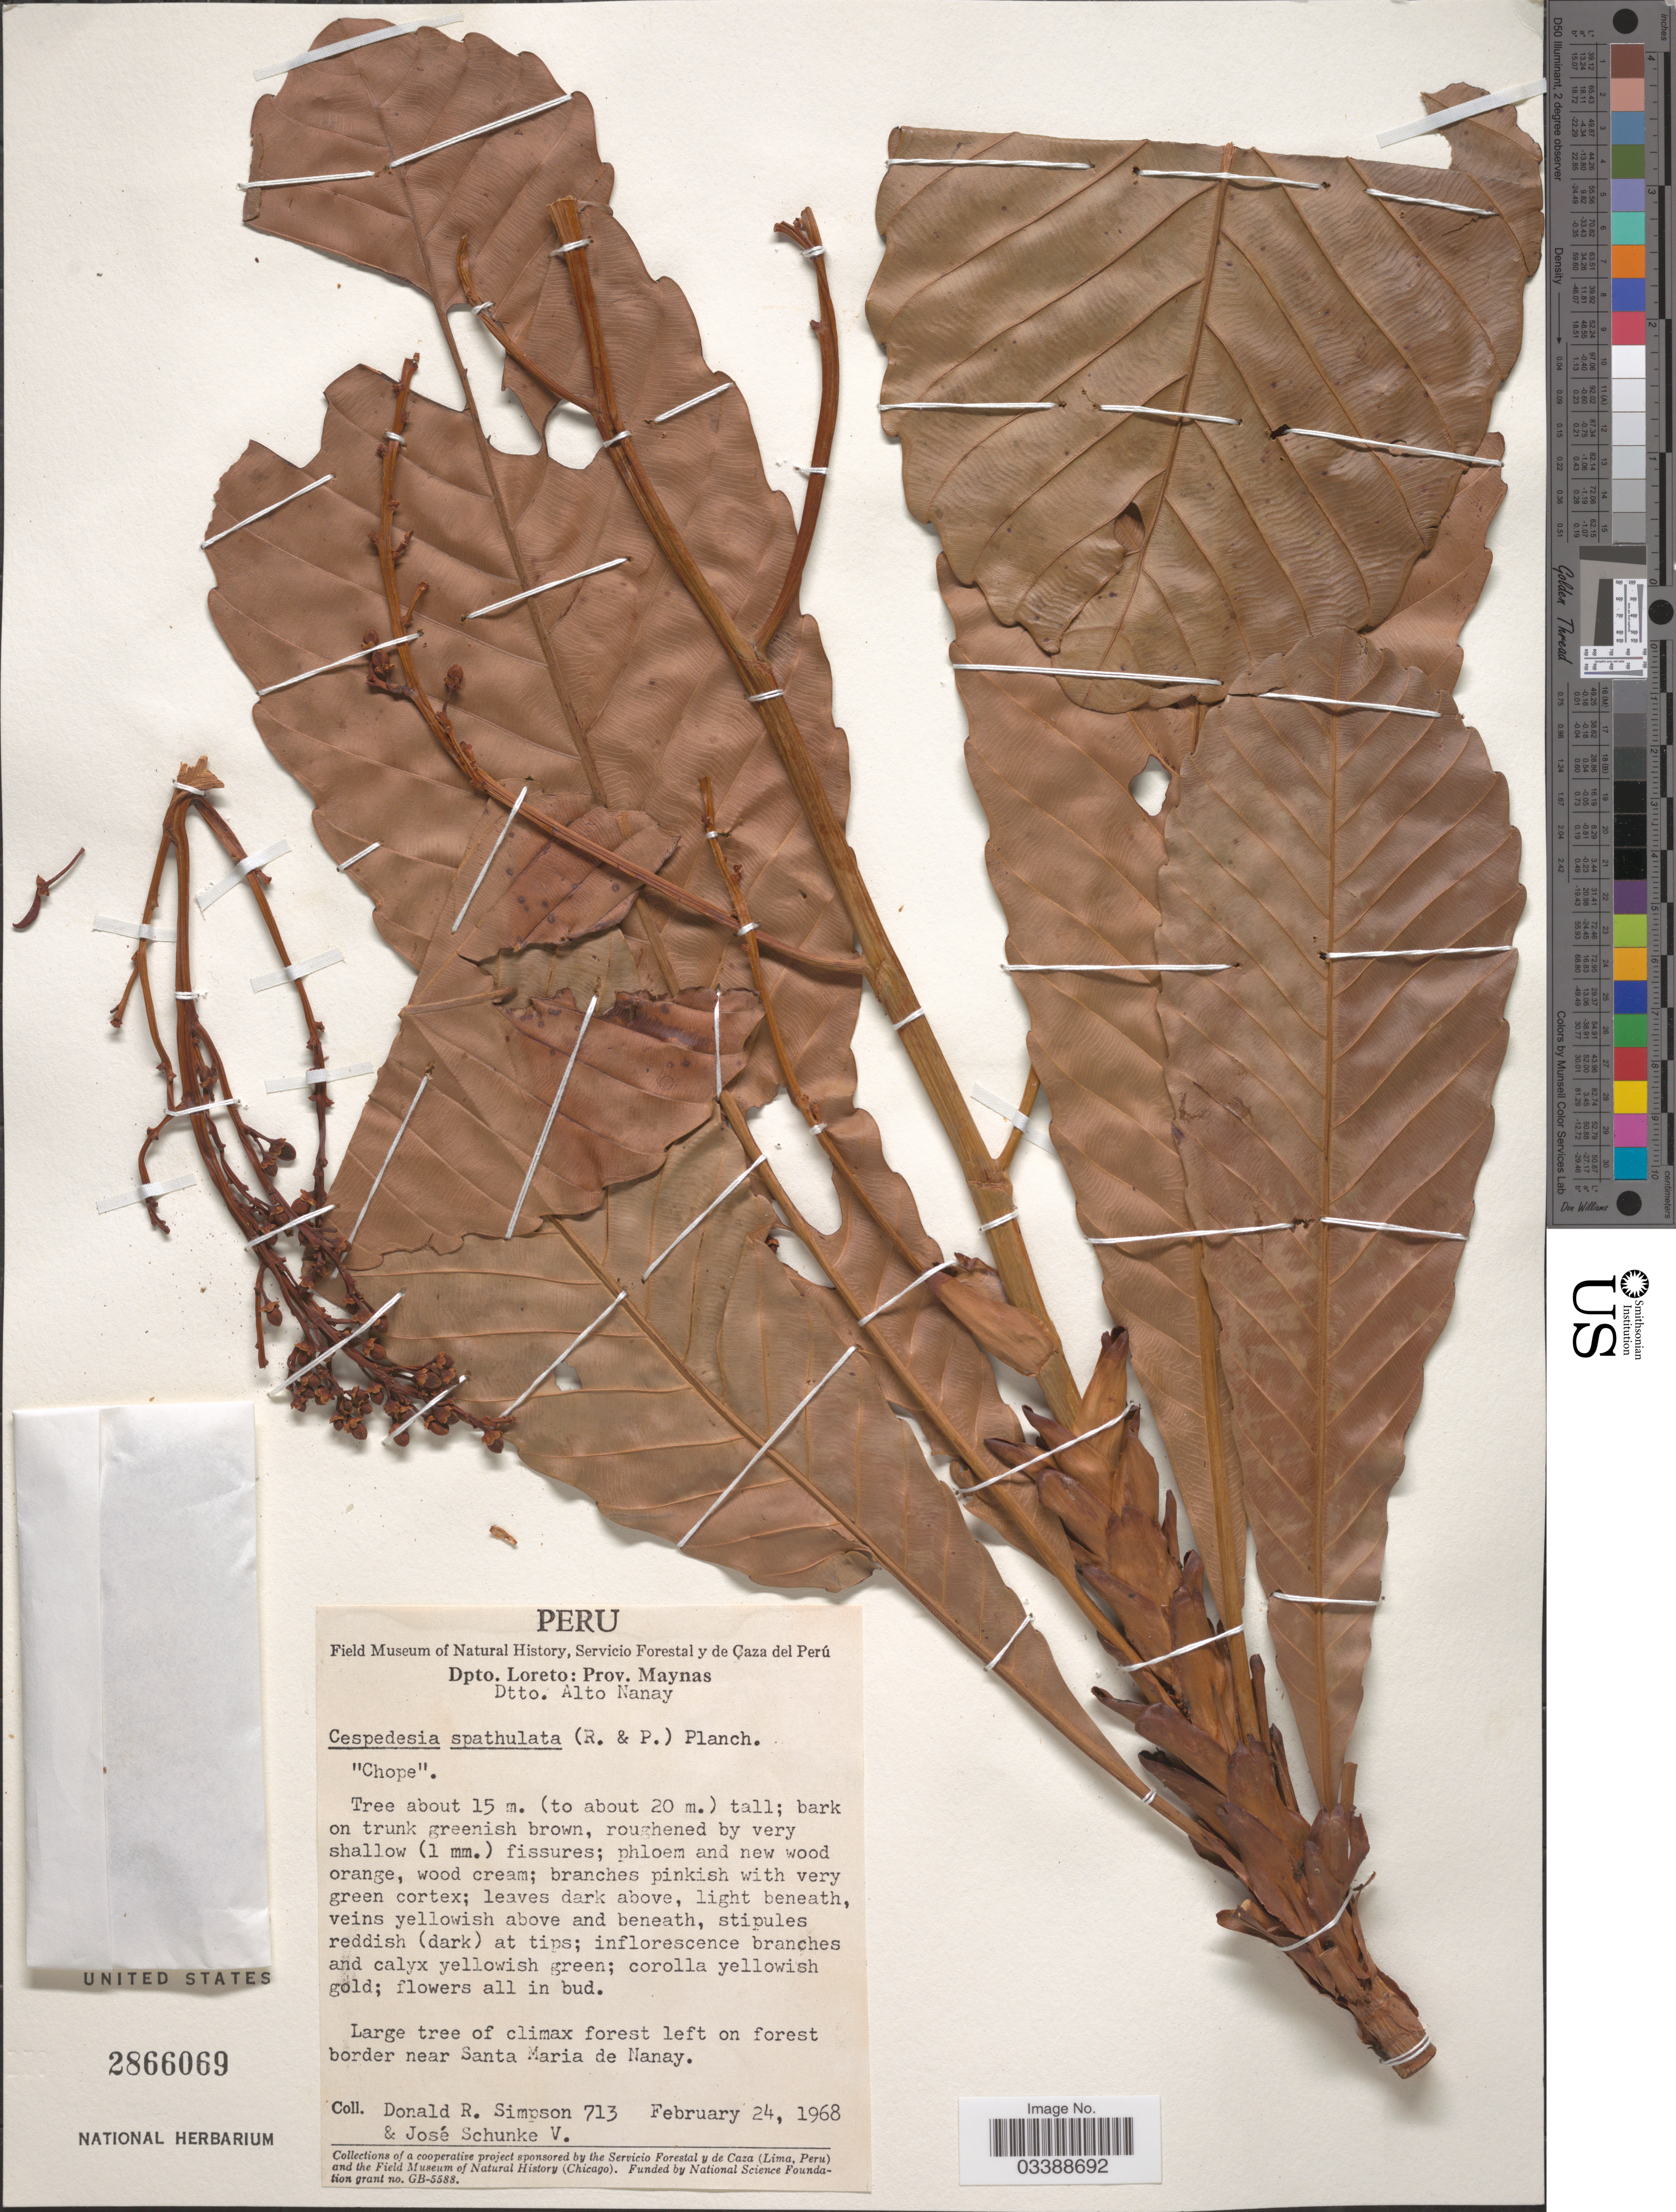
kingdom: Plantae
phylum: Tracheophyta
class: Magnoliopsida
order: Malpighiales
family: Ochnaceae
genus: Cespedesia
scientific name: Cespedesia spathulata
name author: (Ruiz & Pav.) Planch.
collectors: D. R. Simpson & J. Schunke Vigo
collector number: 713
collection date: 1968-02-24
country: Peru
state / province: Loreto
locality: Dpto. Loreto: Prov. Maynas, Dtto. Alto Nanay. Large tree of climax forest left on forest border near Santa Maria de Nanay.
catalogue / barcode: US 2866069